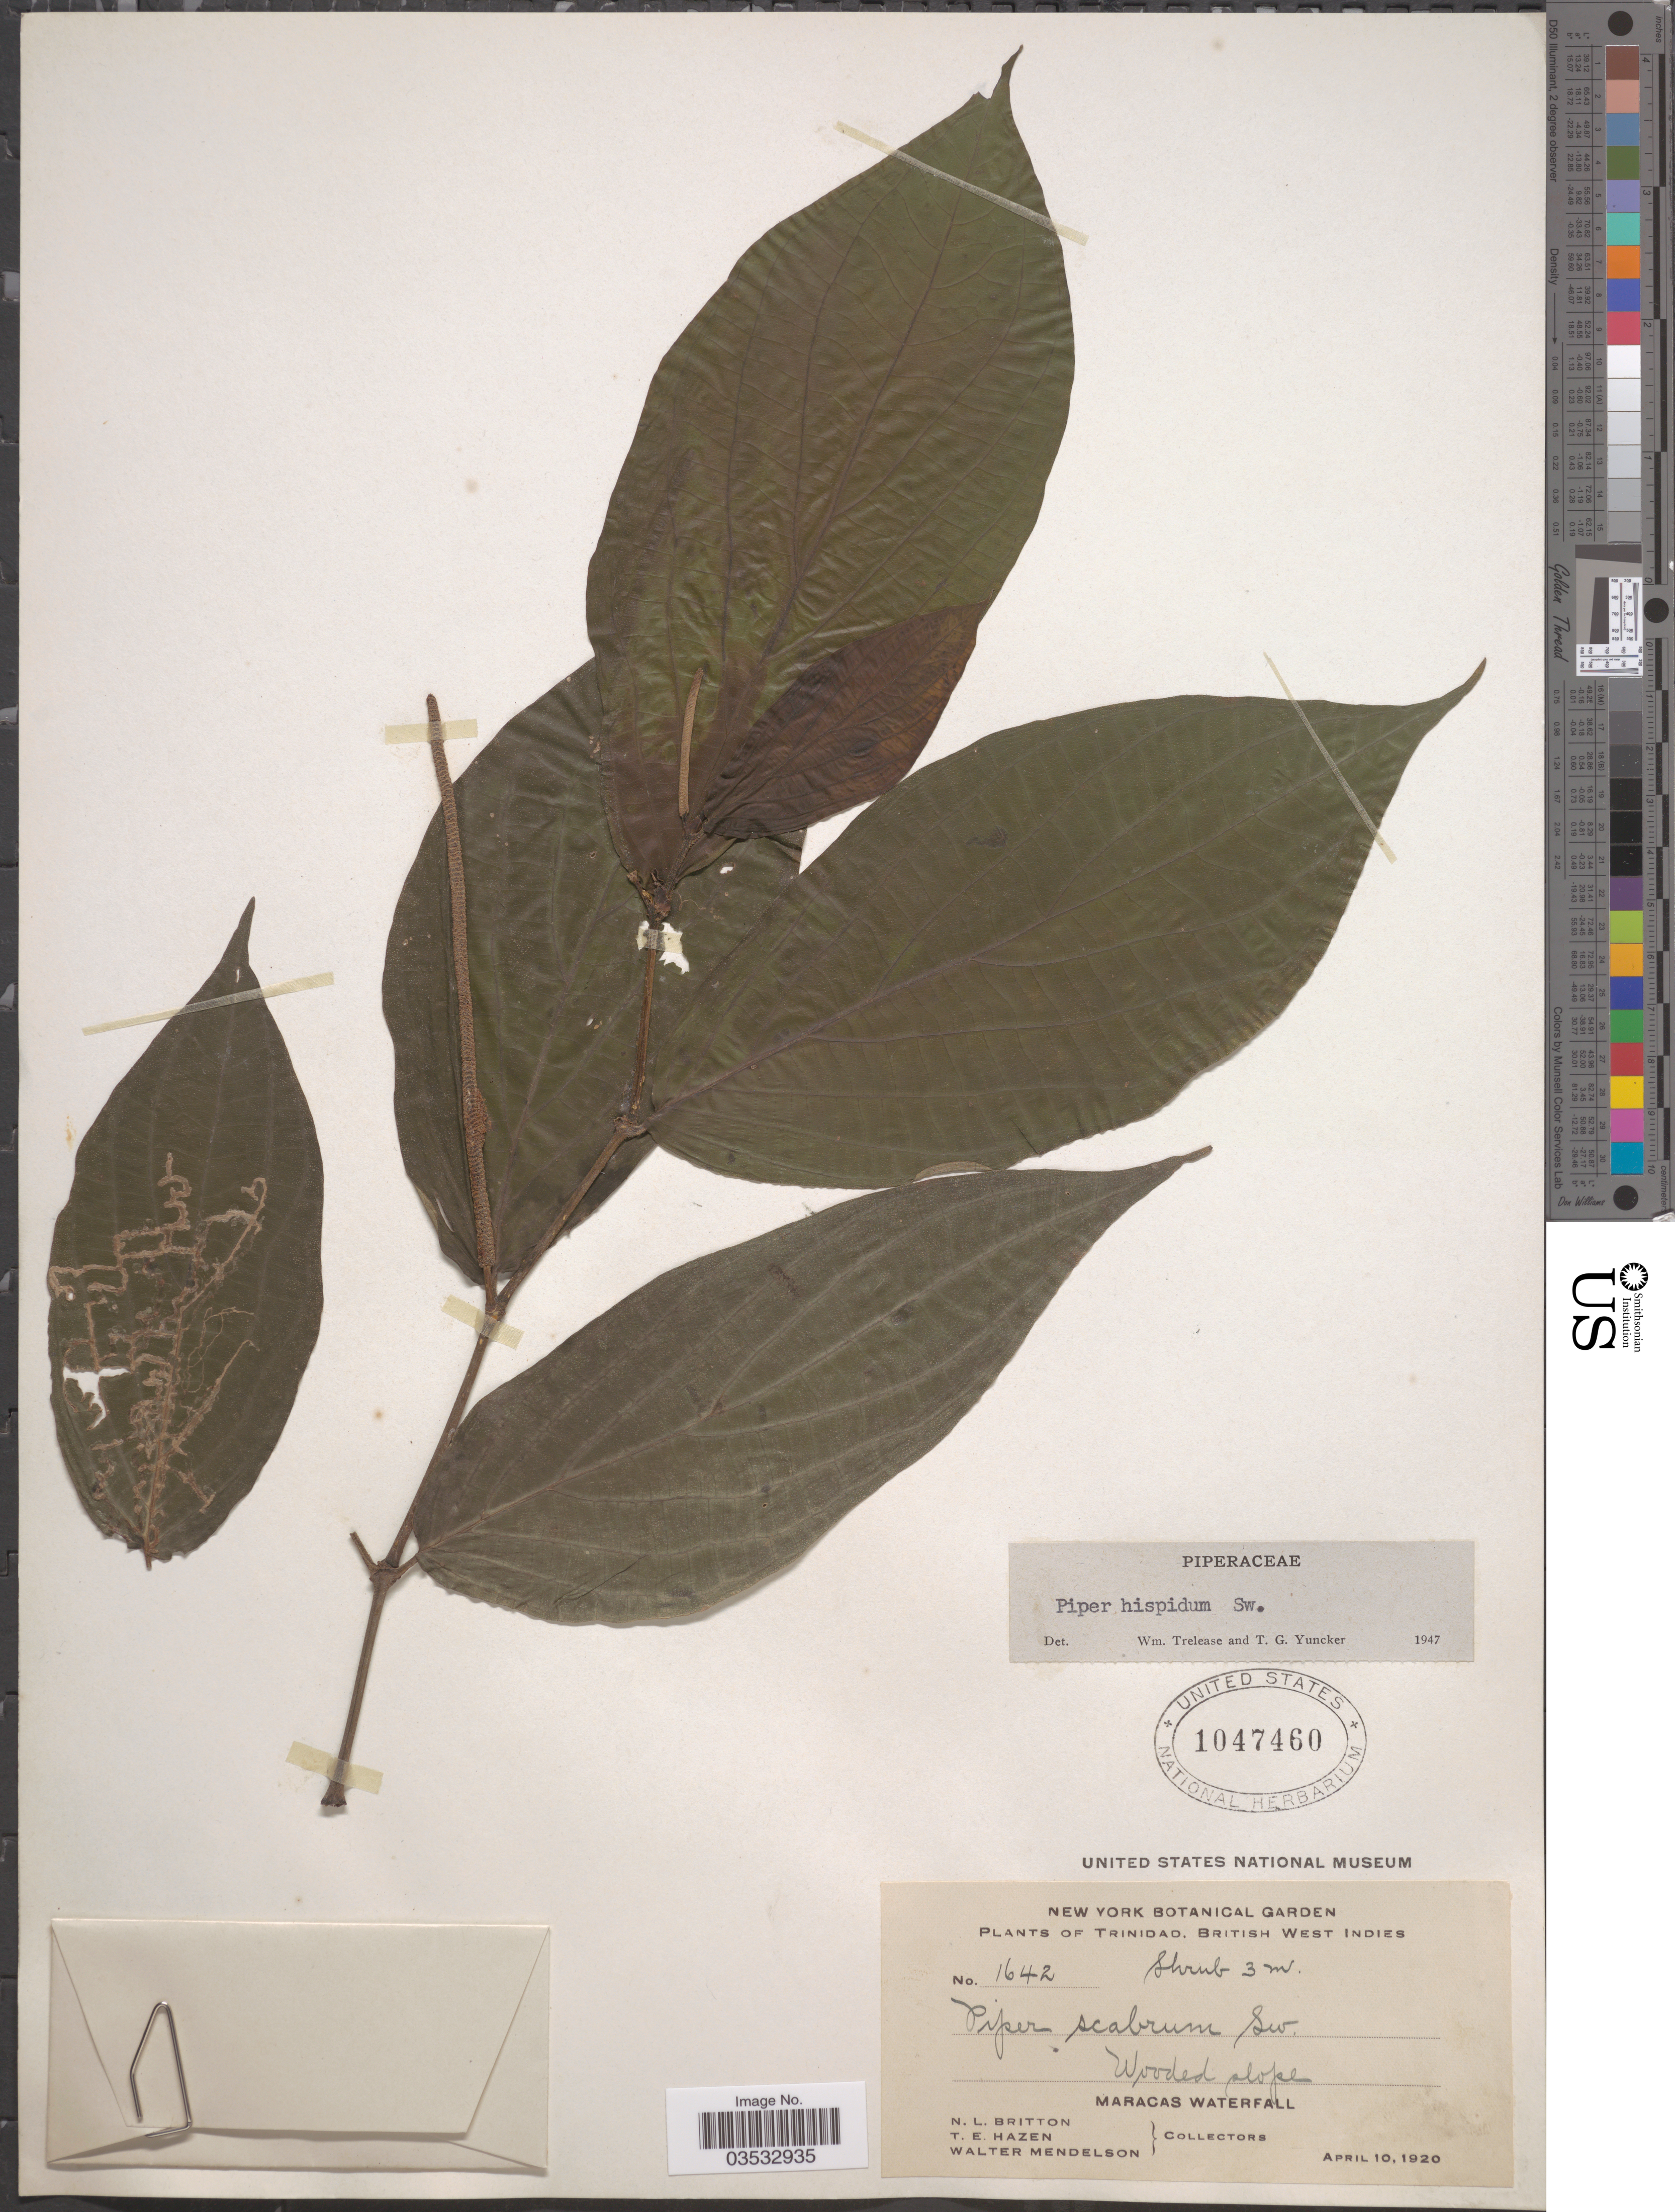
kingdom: Plantae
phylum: Tracheophyta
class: Magnoliopsida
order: Piperales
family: Piperaceae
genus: Piper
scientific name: Piper hispidum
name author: Sw.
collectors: N. Britton, T. E. Hazen & W. Mendelson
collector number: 1642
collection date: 1920-04-10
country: Trinidad and Tobago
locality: Trinidad. British West Indies. Maracas Waterfall.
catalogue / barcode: US 1047460